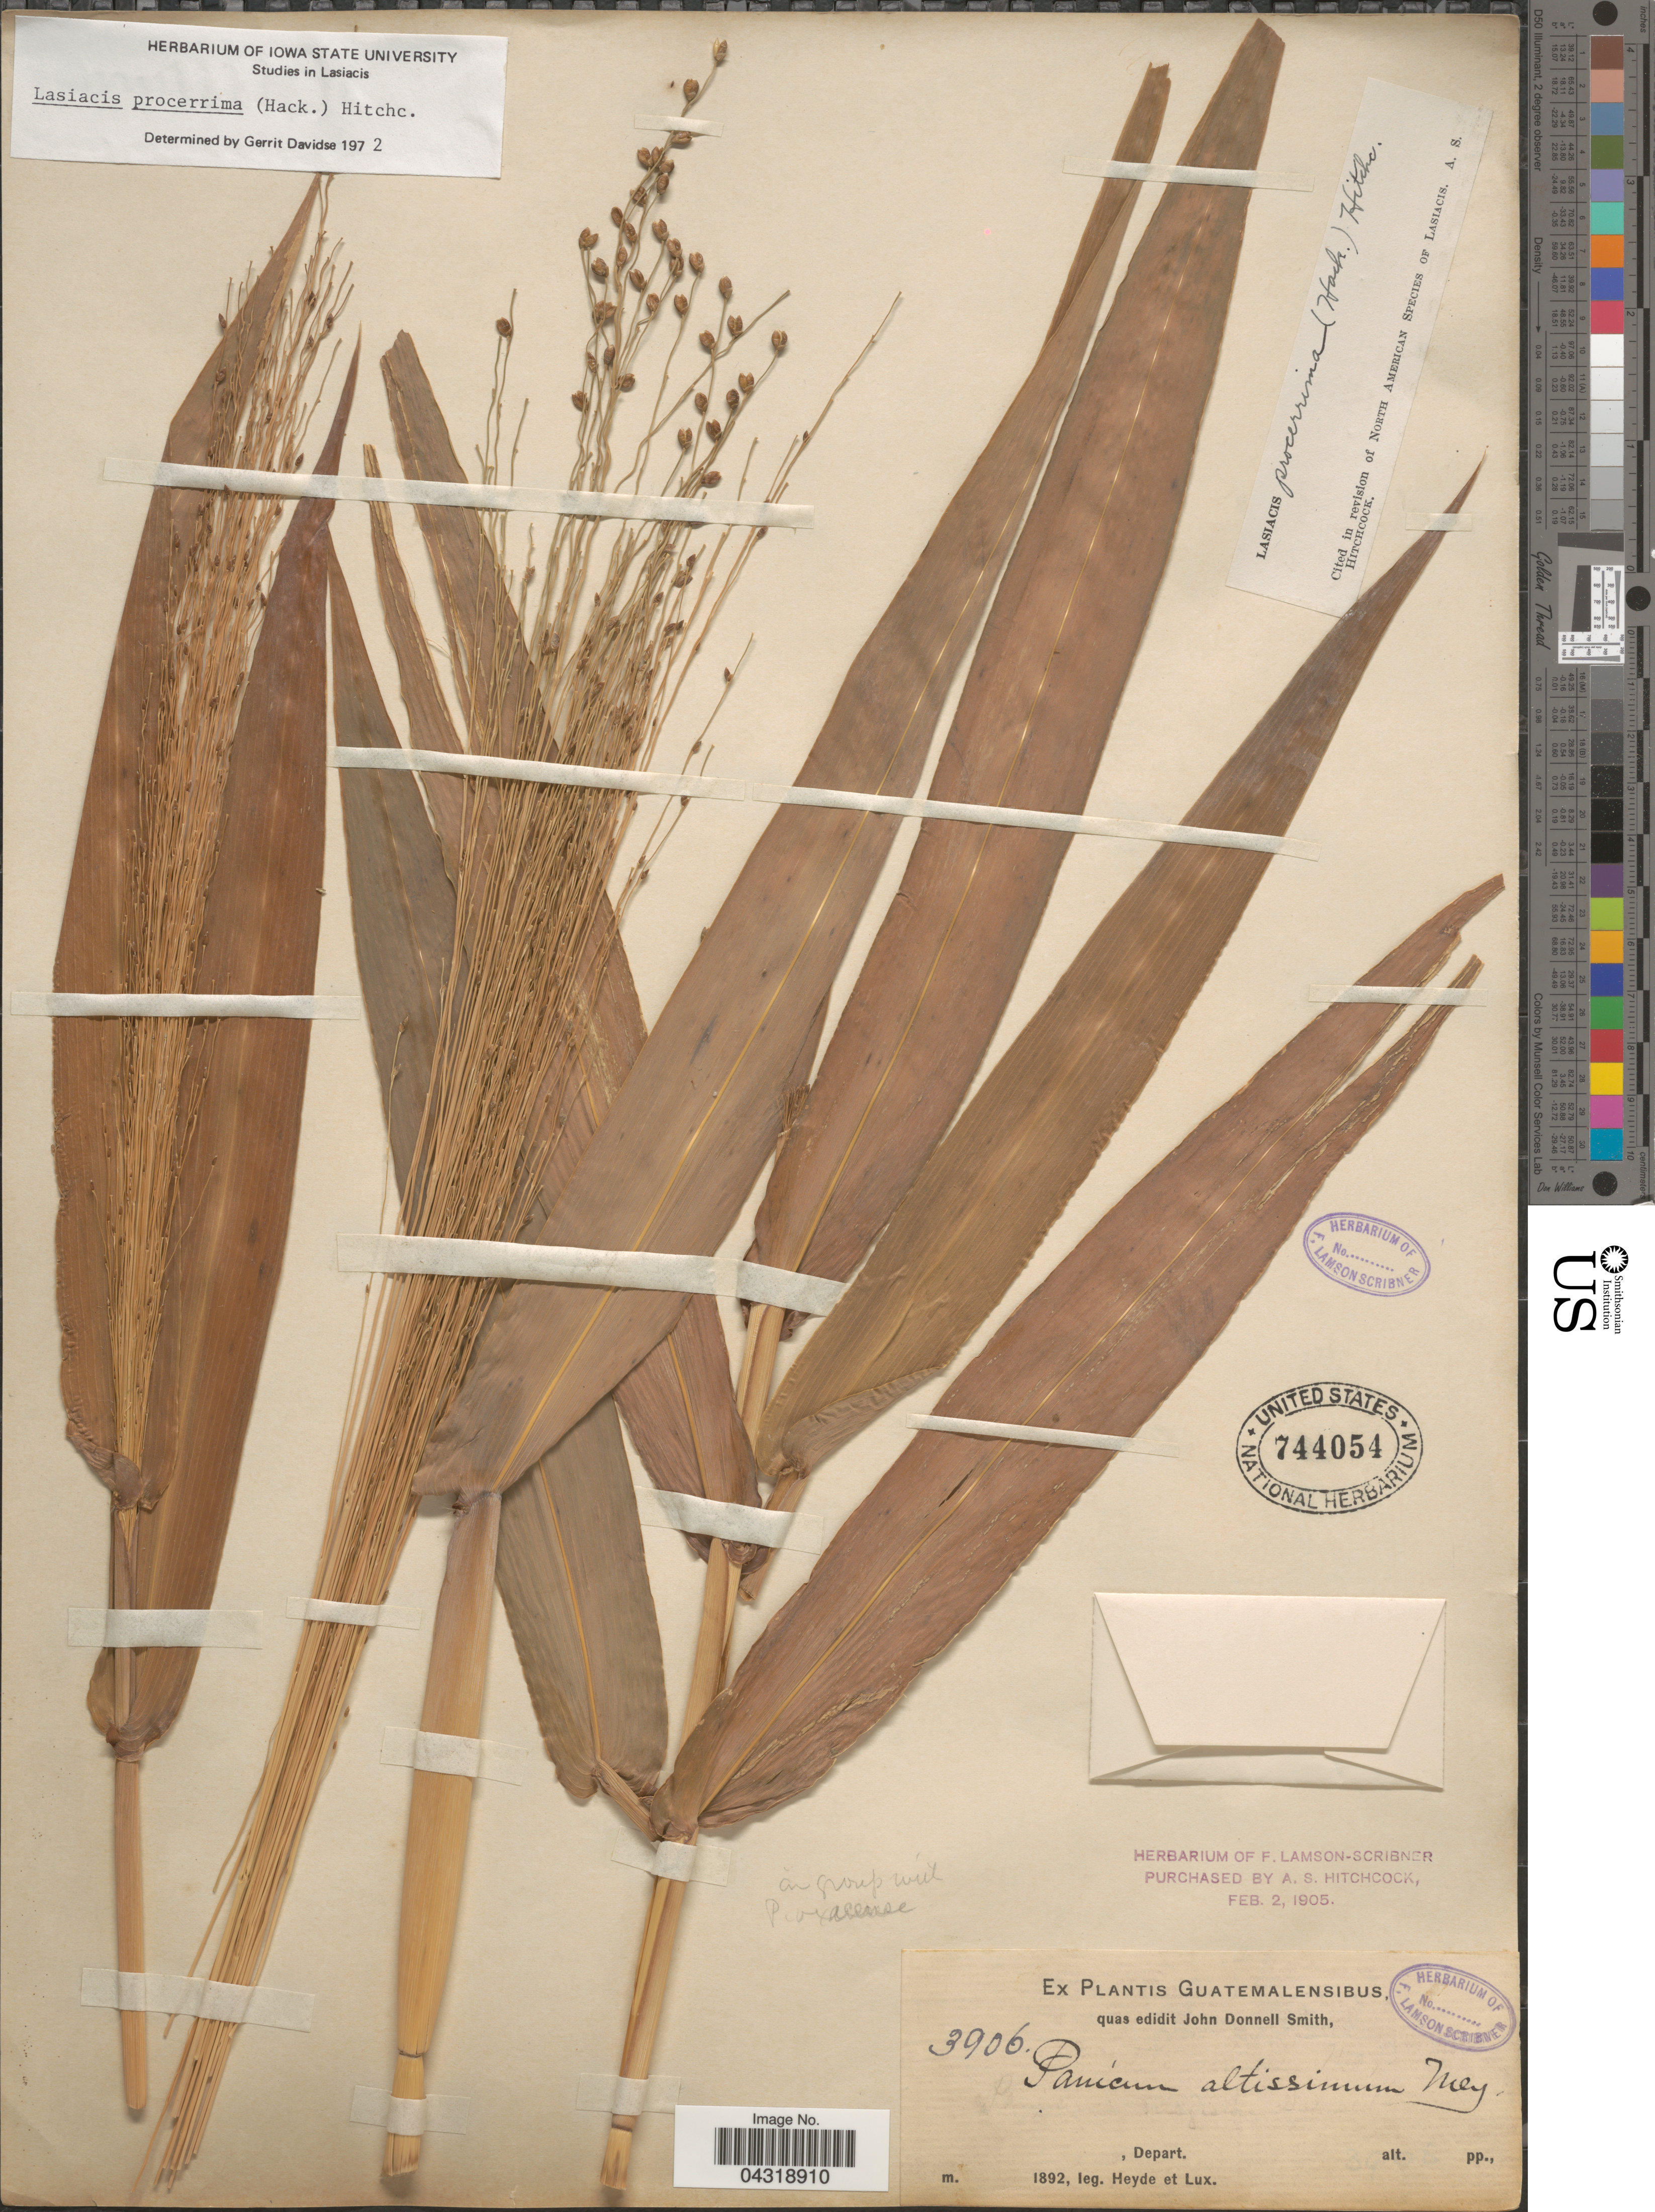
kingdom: Plantae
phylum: Tracheophyta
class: Liliopsida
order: Poales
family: Poaceae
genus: Lasiacis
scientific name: Lasiacis procerrima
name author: (Hack.) Hitchc.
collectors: Heyde & Lux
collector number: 3906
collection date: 1892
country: Guatemala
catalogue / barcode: US 744054